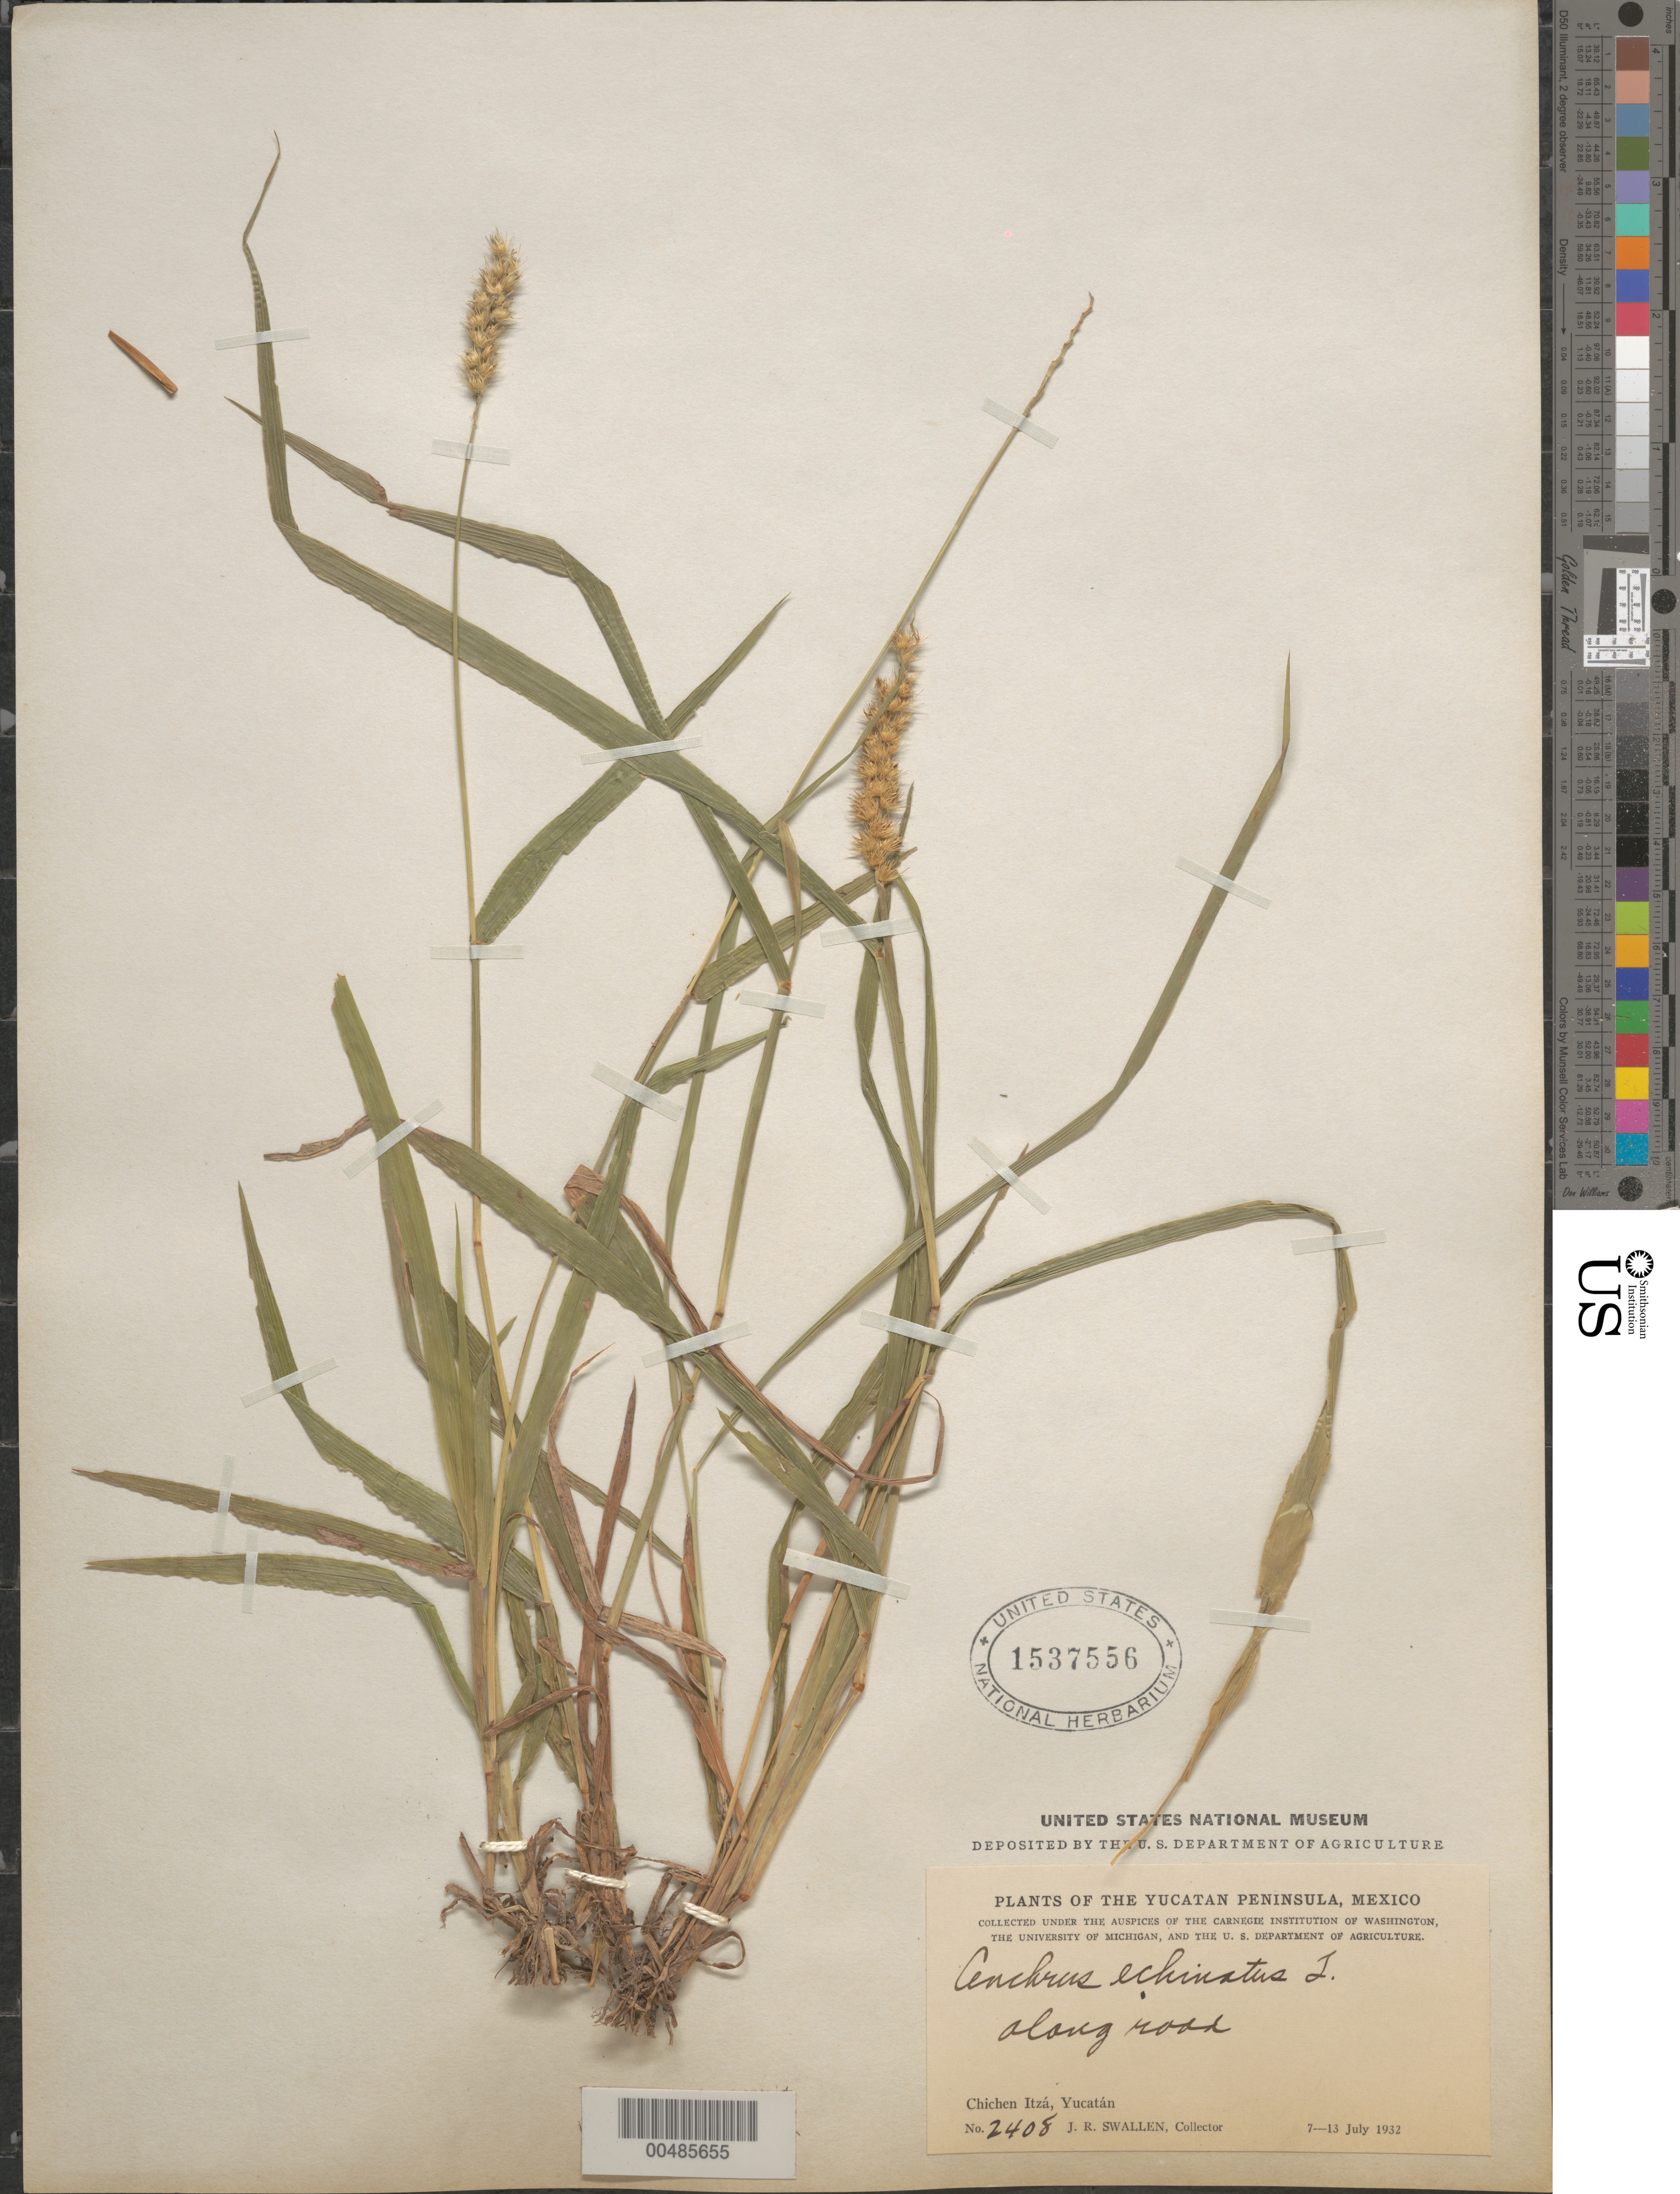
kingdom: Plantae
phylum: Tracheophyta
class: Liliopsida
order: Poales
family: Poaceae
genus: Cenchrus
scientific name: Cenchrus echinatus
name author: L.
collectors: J. R. Swallen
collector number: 2408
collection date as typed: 7 Jul 1932 to 13 Jul 1932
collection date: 1932-07-07/1932-07-13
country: Mexico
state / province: Yucatan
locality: Yucatan Peninsula, Chichen Itz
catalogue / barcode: US 1537556